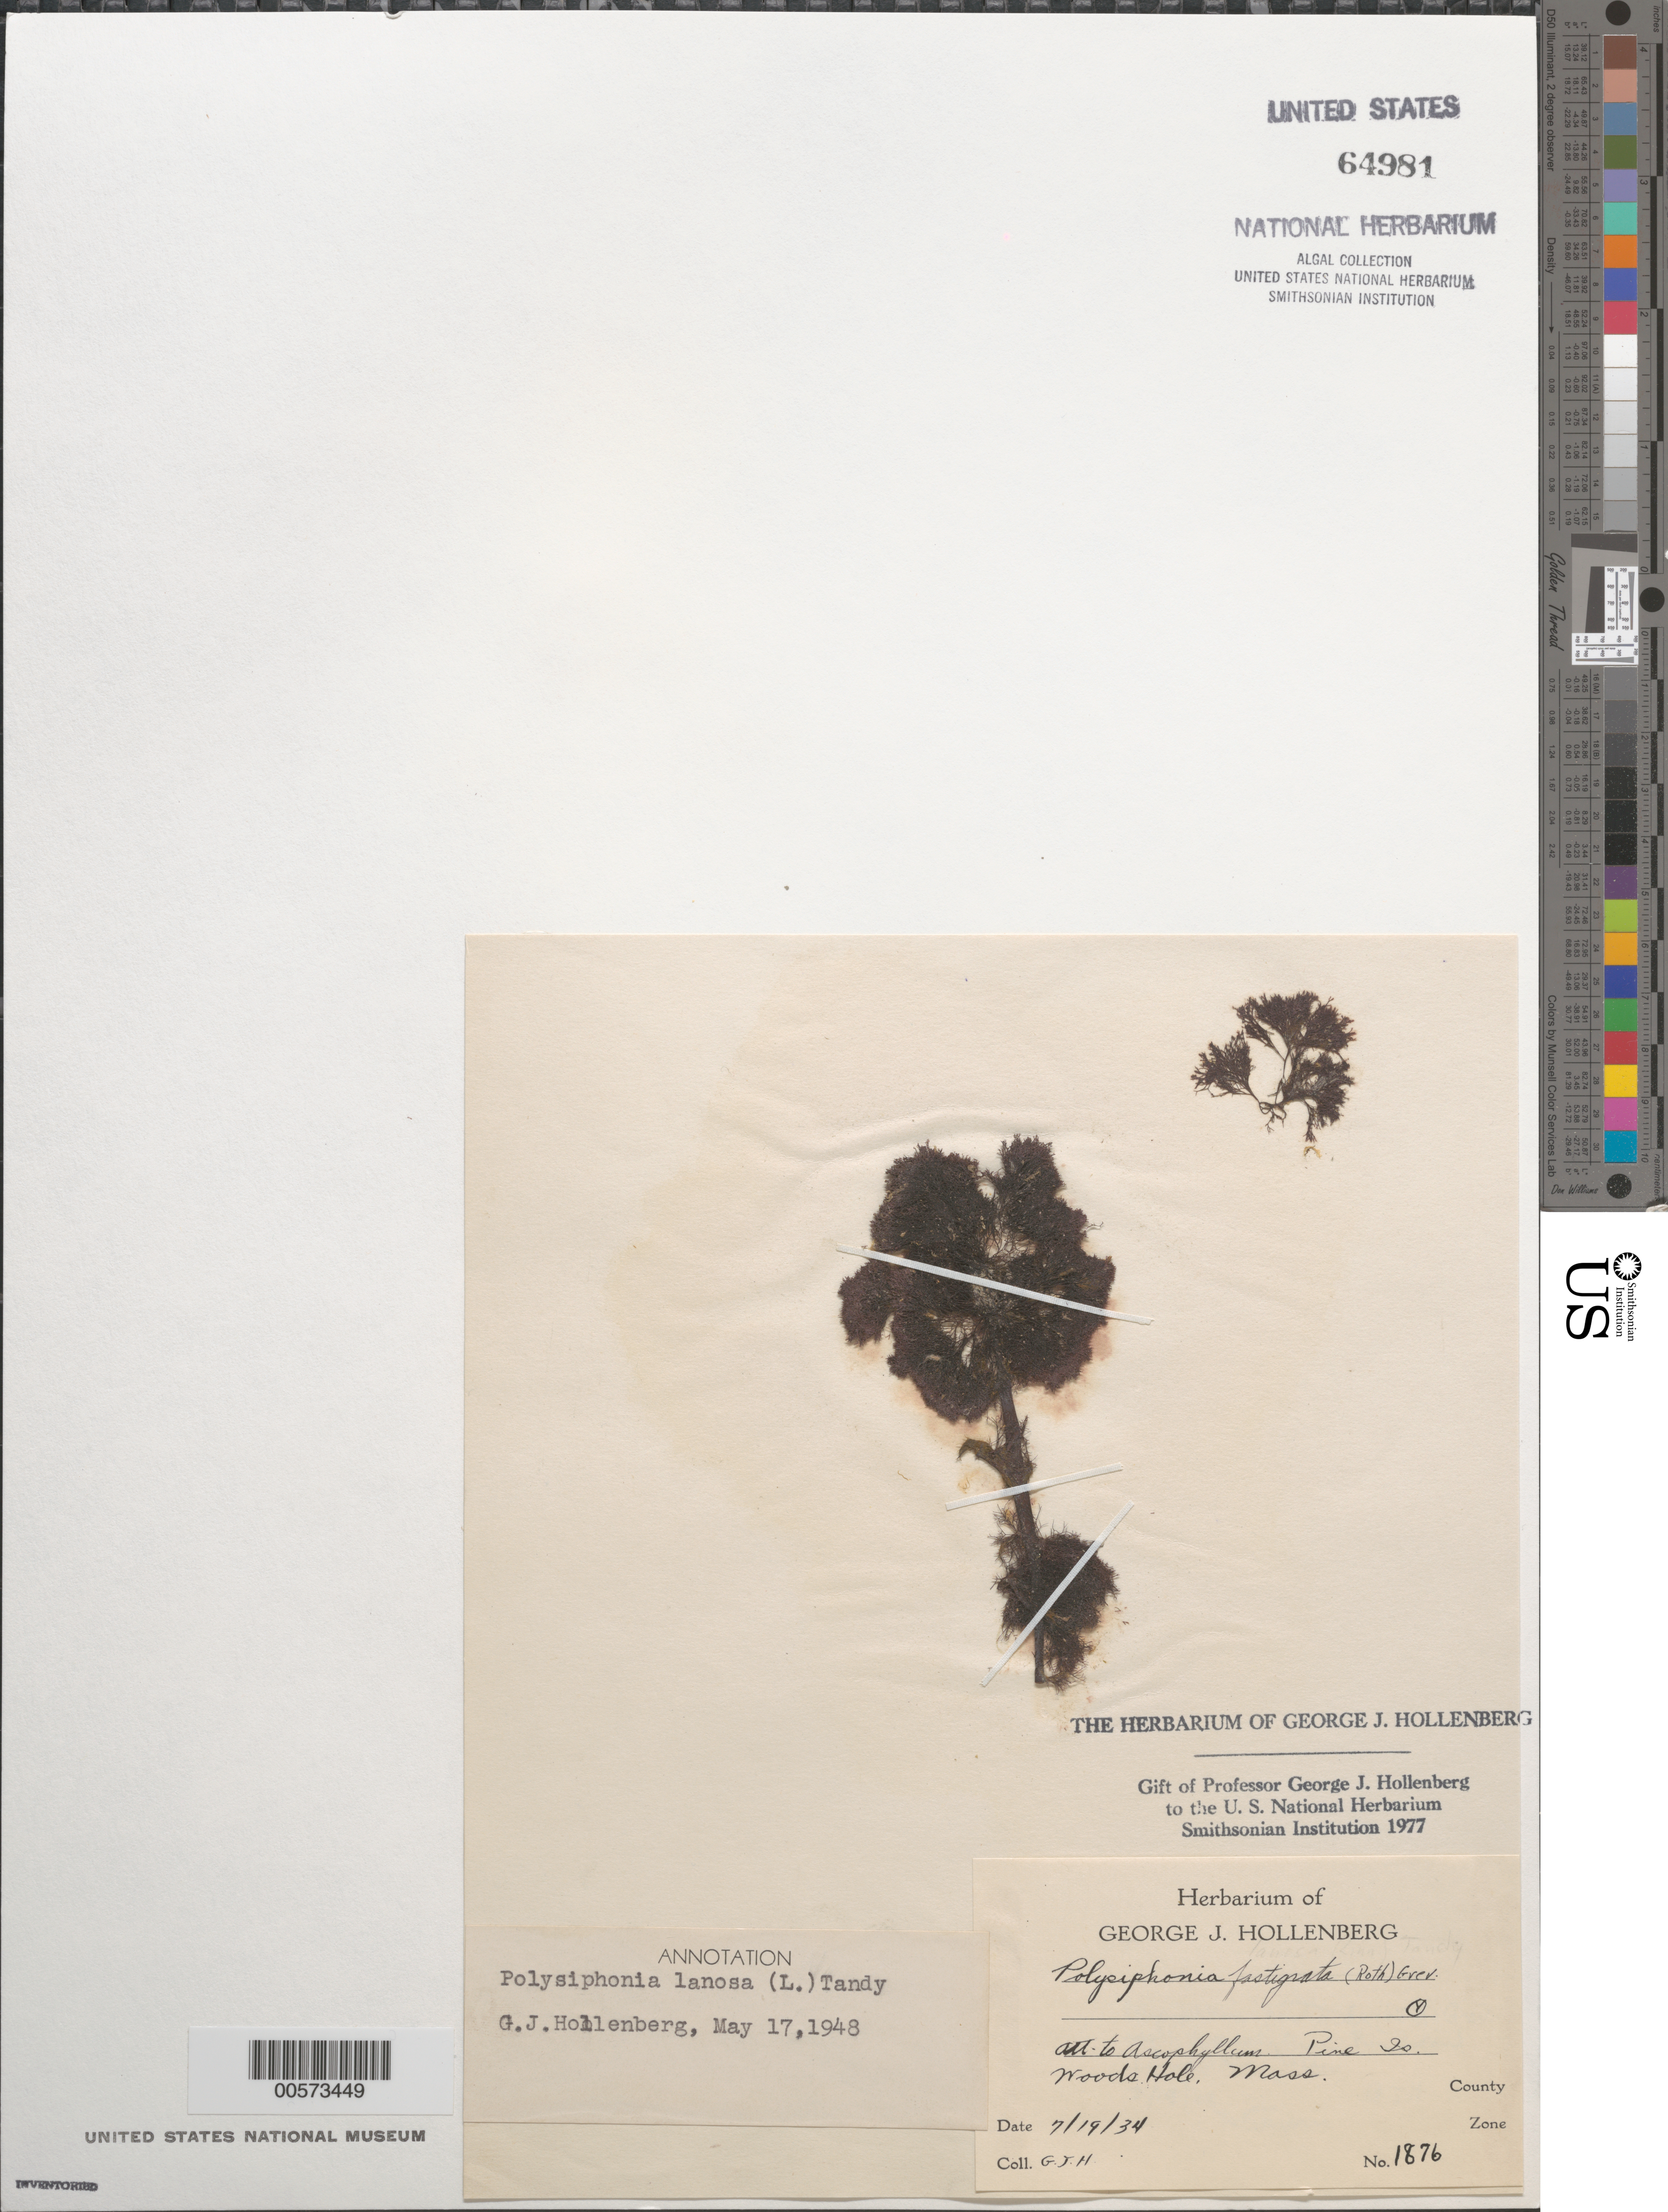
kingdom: Plantae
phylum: Rhodophyta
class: Florideophyceae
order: Ceramiales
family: Rhodomelaceae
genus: Vertebrata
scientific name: Vertebrata lanosa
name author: (L.) T.A. Chr.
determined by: Algae name updating Project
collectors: G. Hollenberg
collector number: GJH 1876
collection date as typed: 19 Jul 1934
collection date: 1934-07-19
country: United States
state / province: Massachusetts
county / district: Dukes County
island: Pine Island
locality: Near Woods Hole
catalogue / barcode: US 64981